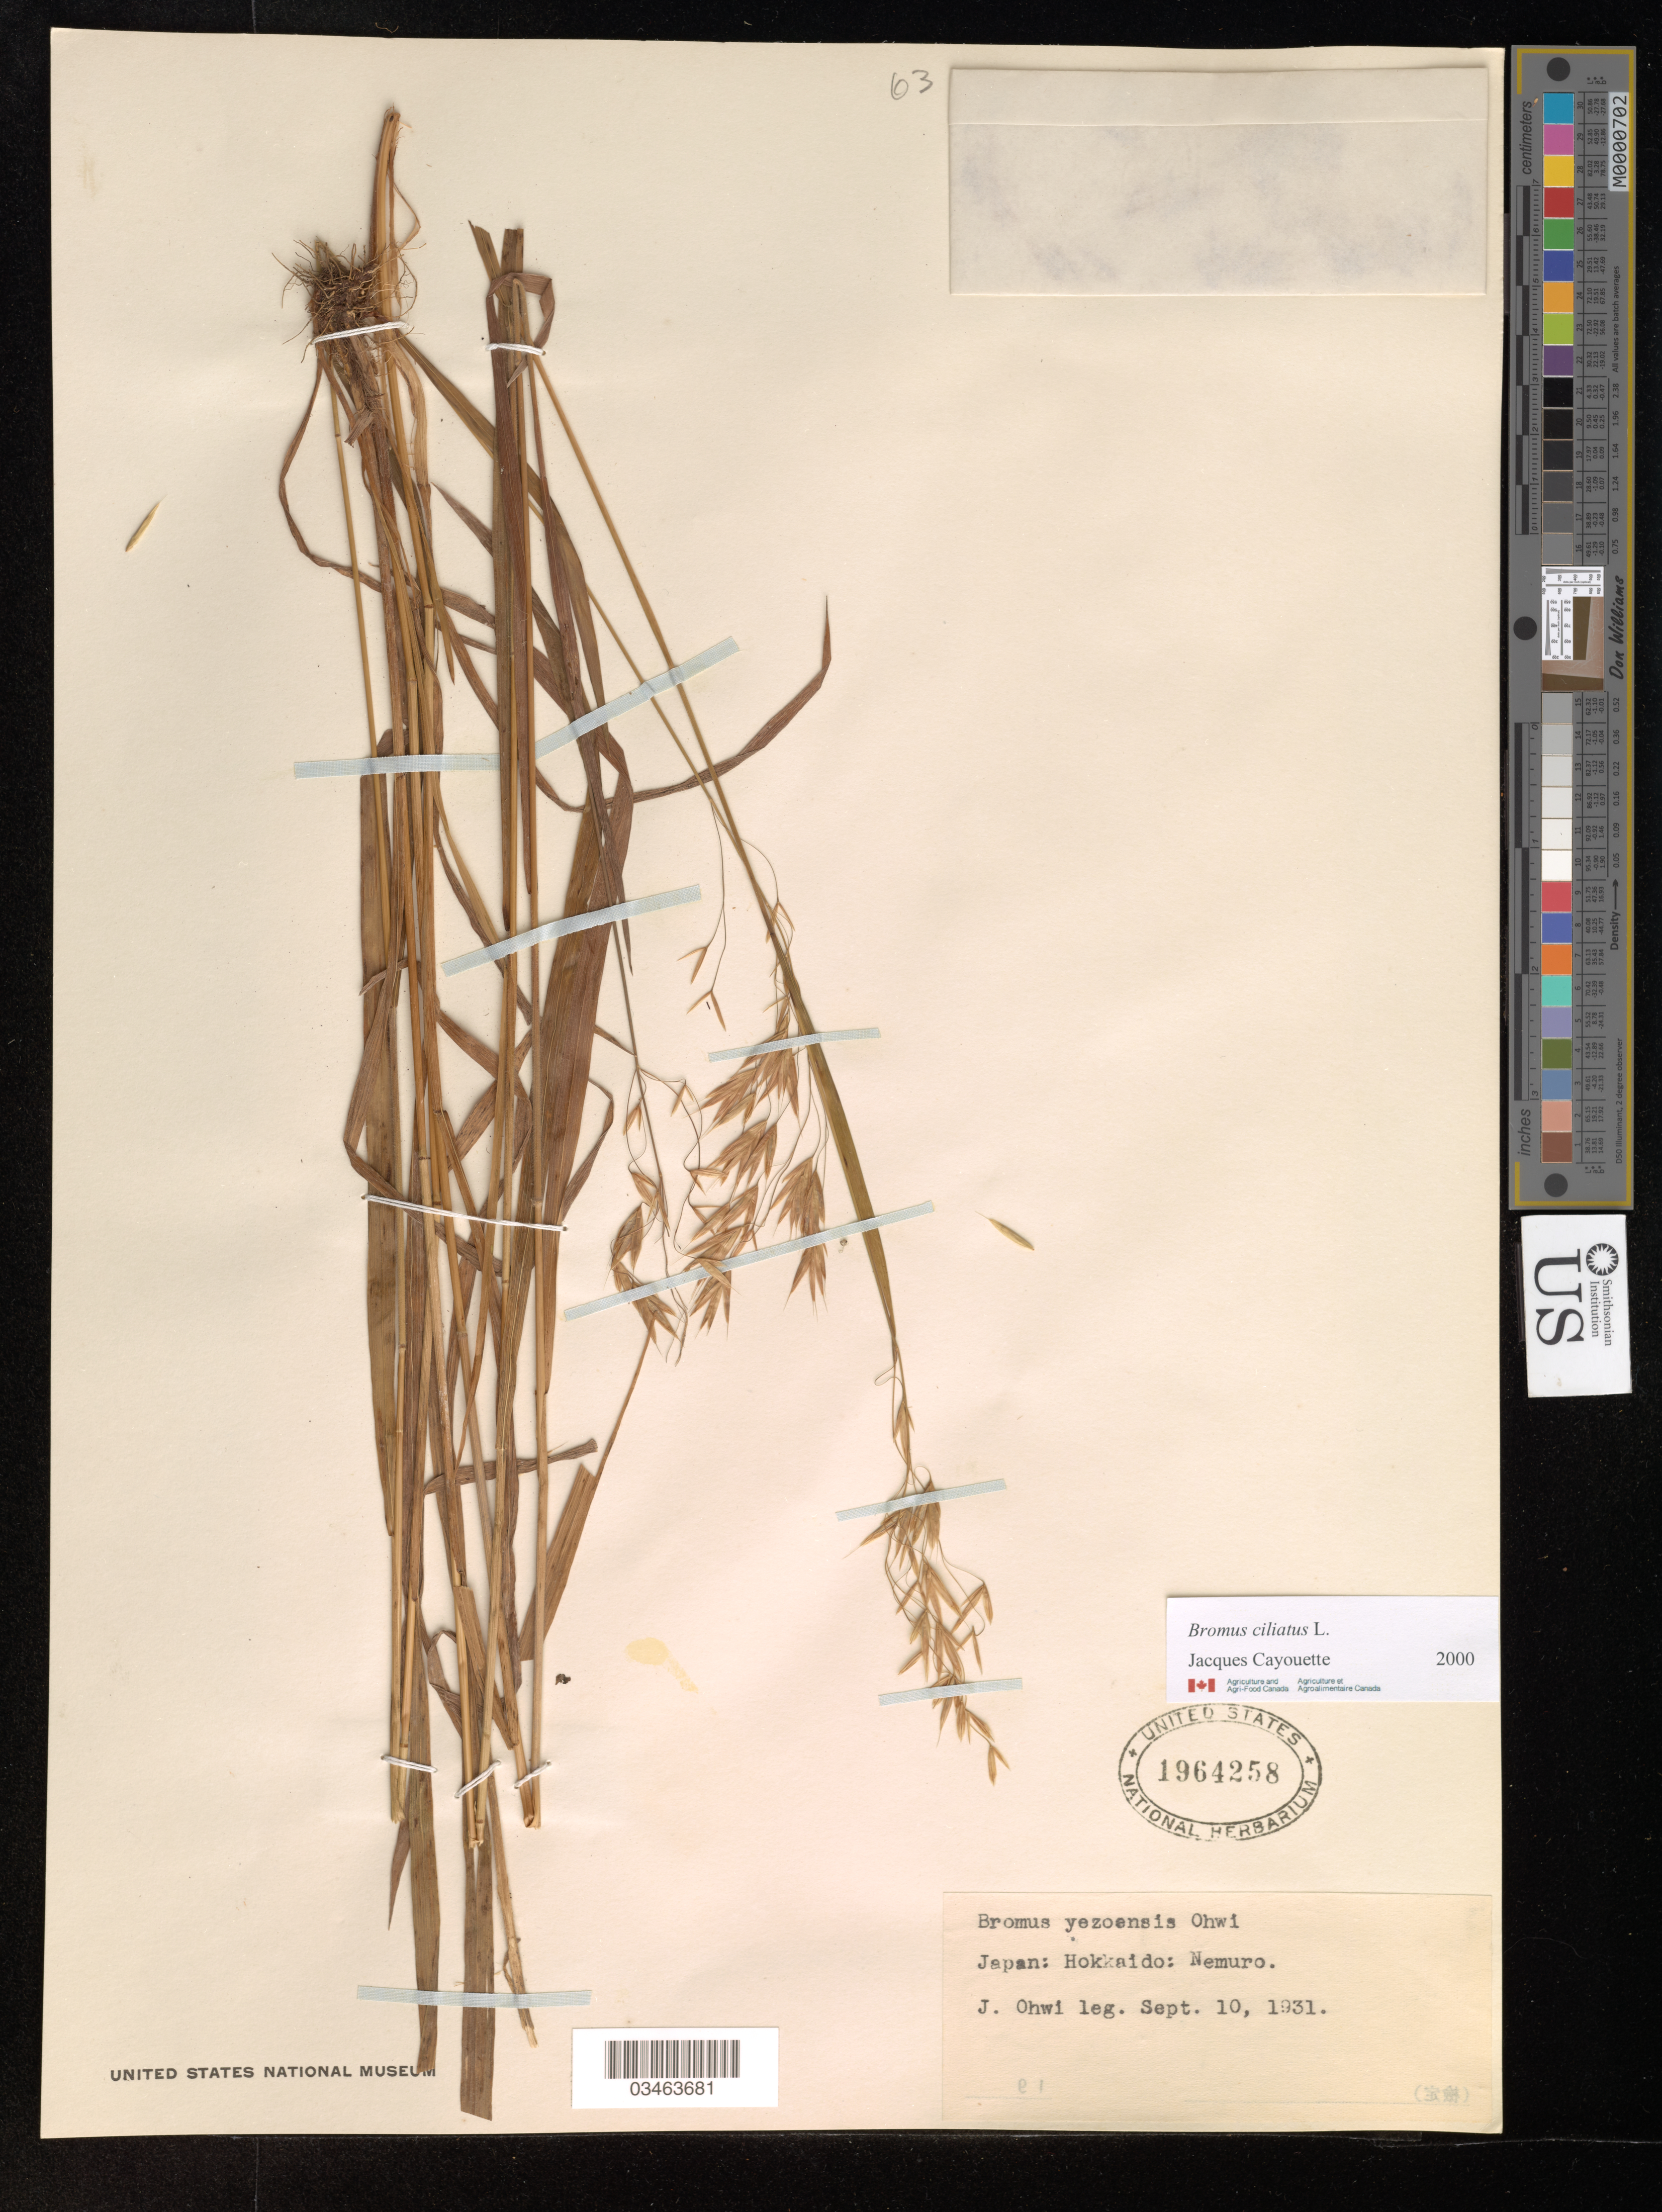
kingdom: Plantae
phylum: Tracheophyta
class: Liliopsida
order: Poales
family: Poaceae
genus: Bromus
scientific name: Bromus ciliatus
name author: L.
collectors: J. Ohwi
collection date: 1931-09-10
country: Japan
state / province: Hokkaidō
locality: Nemuro.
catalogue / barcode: US 1964258